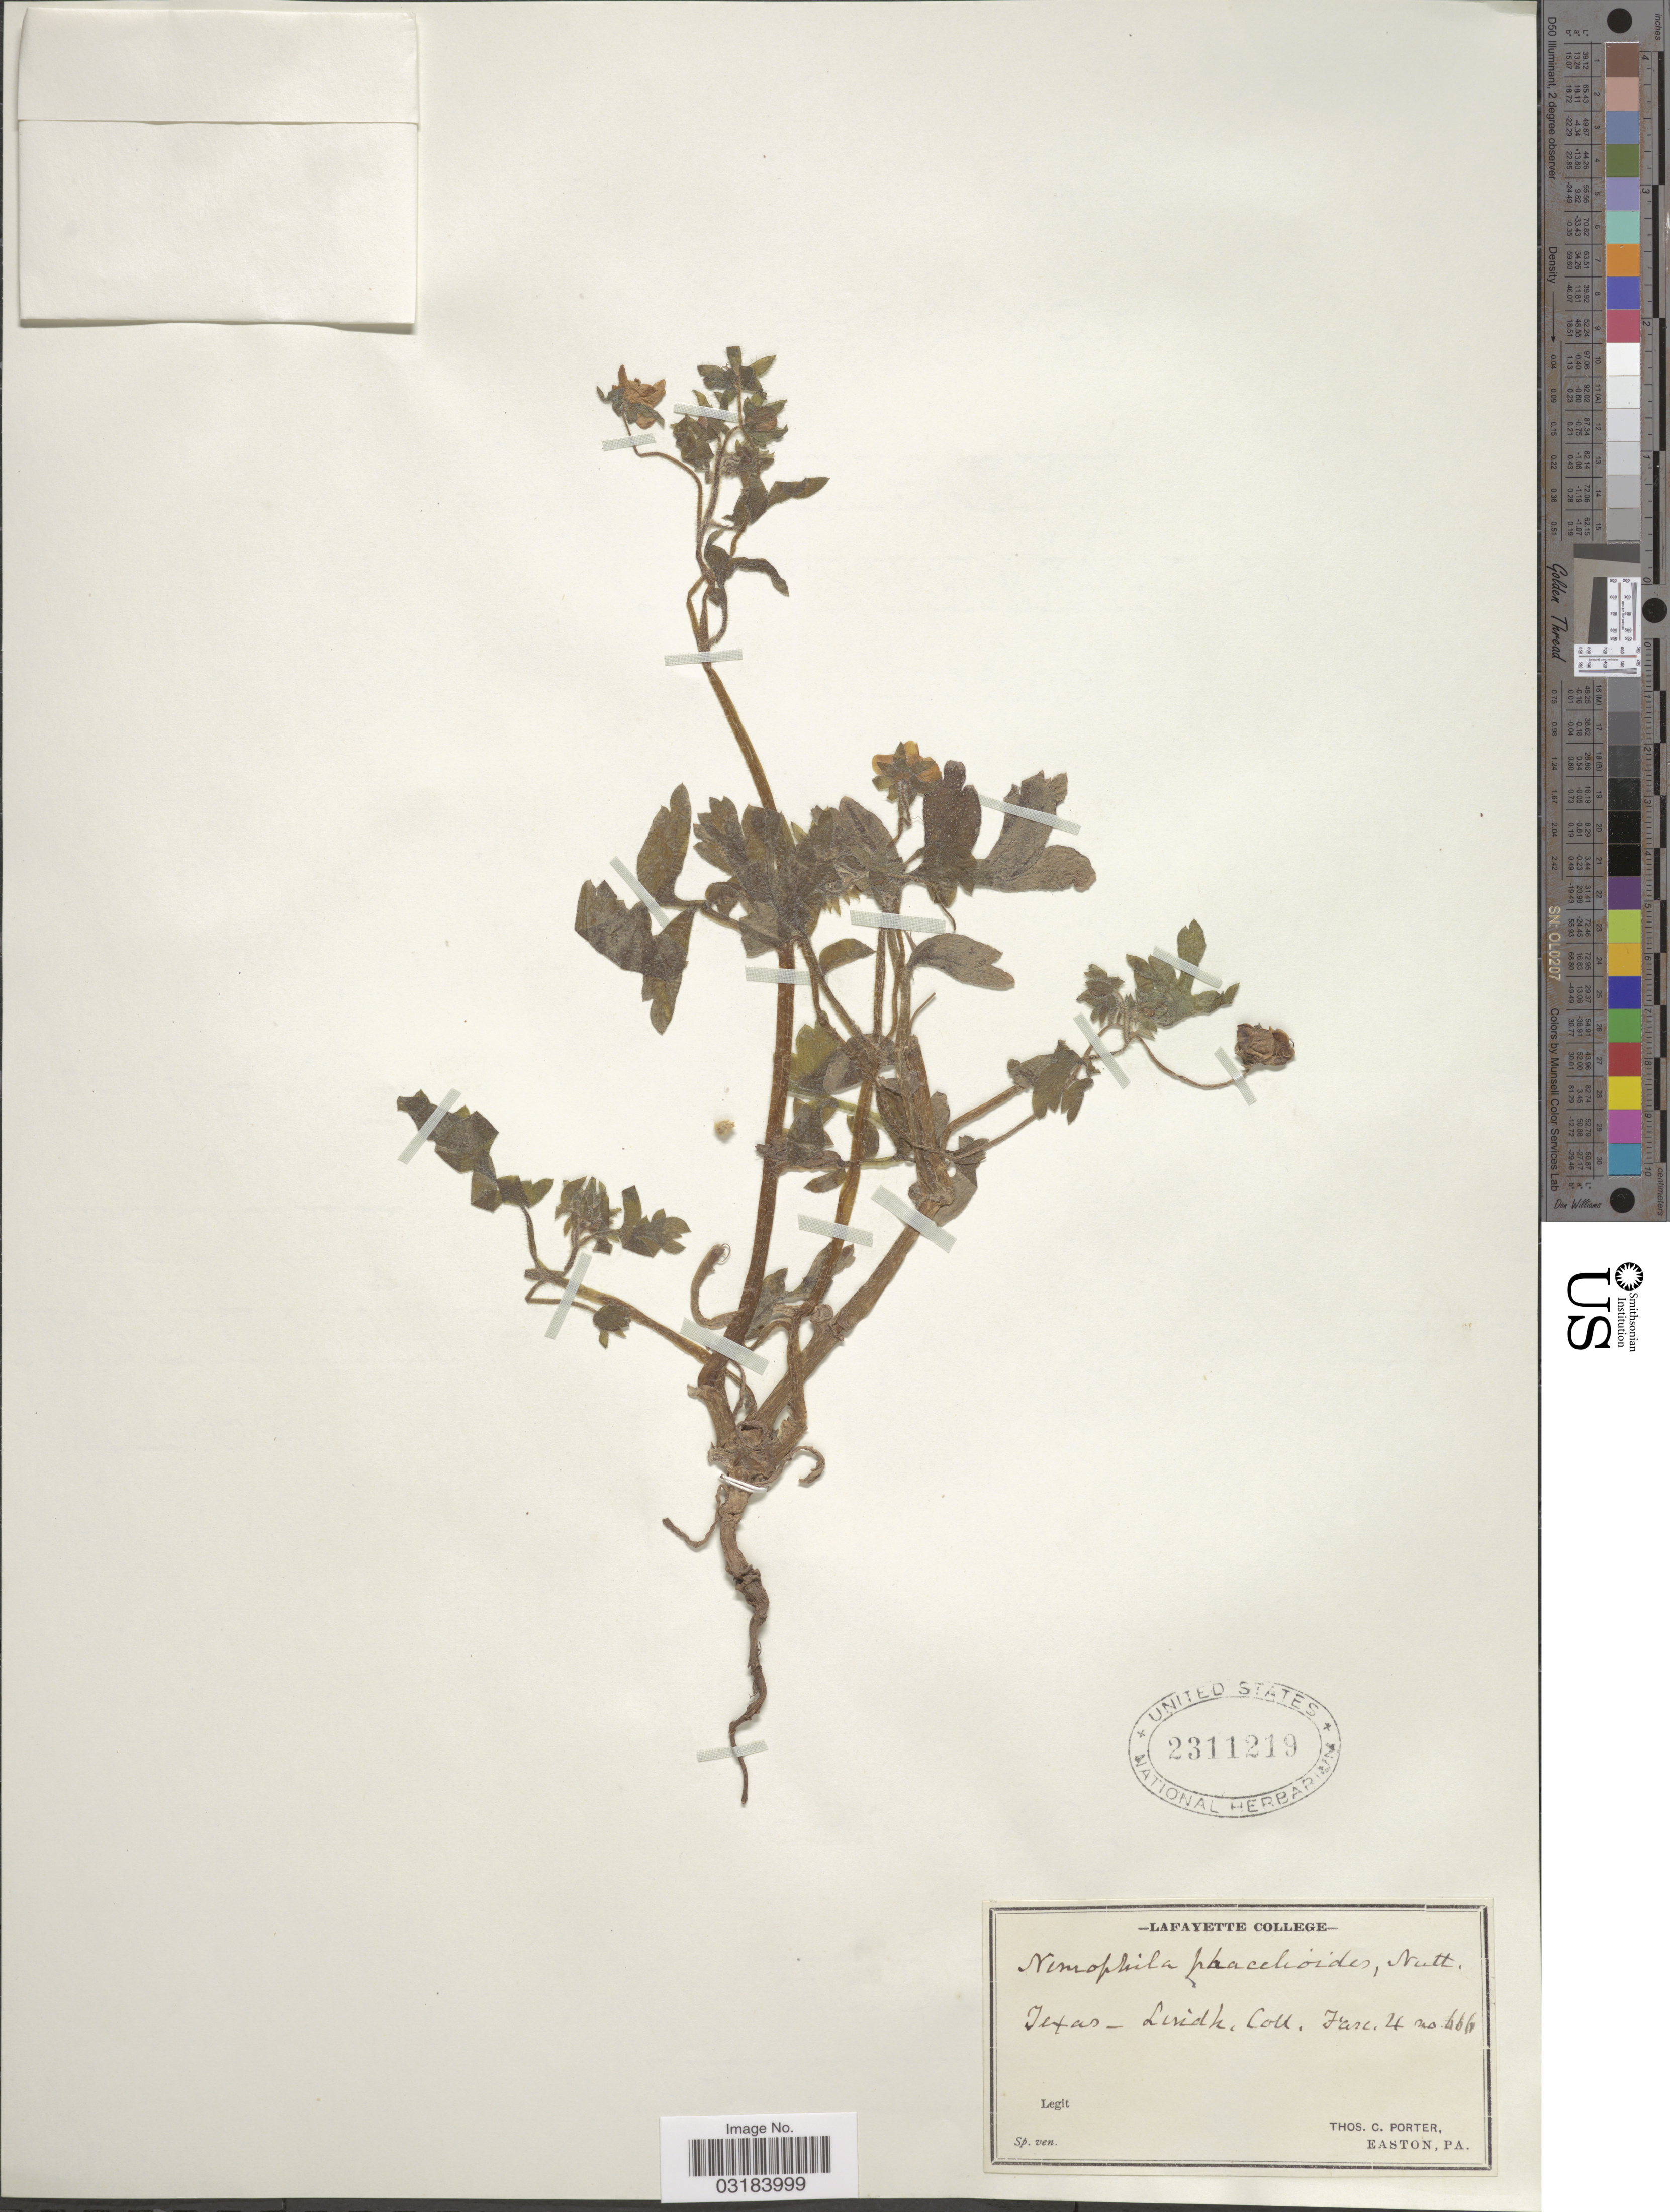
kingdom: Plantae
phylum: Tracheophyta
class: Magnoliopsida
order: Boraginales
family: Hydrophyllaceae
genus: Nemophila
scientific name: Nemophila phacelioides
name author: W.P.C. Barton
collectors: -. Lindheimer & T. Porter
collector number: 666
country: United States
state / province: Texas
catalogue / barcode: US 2311219